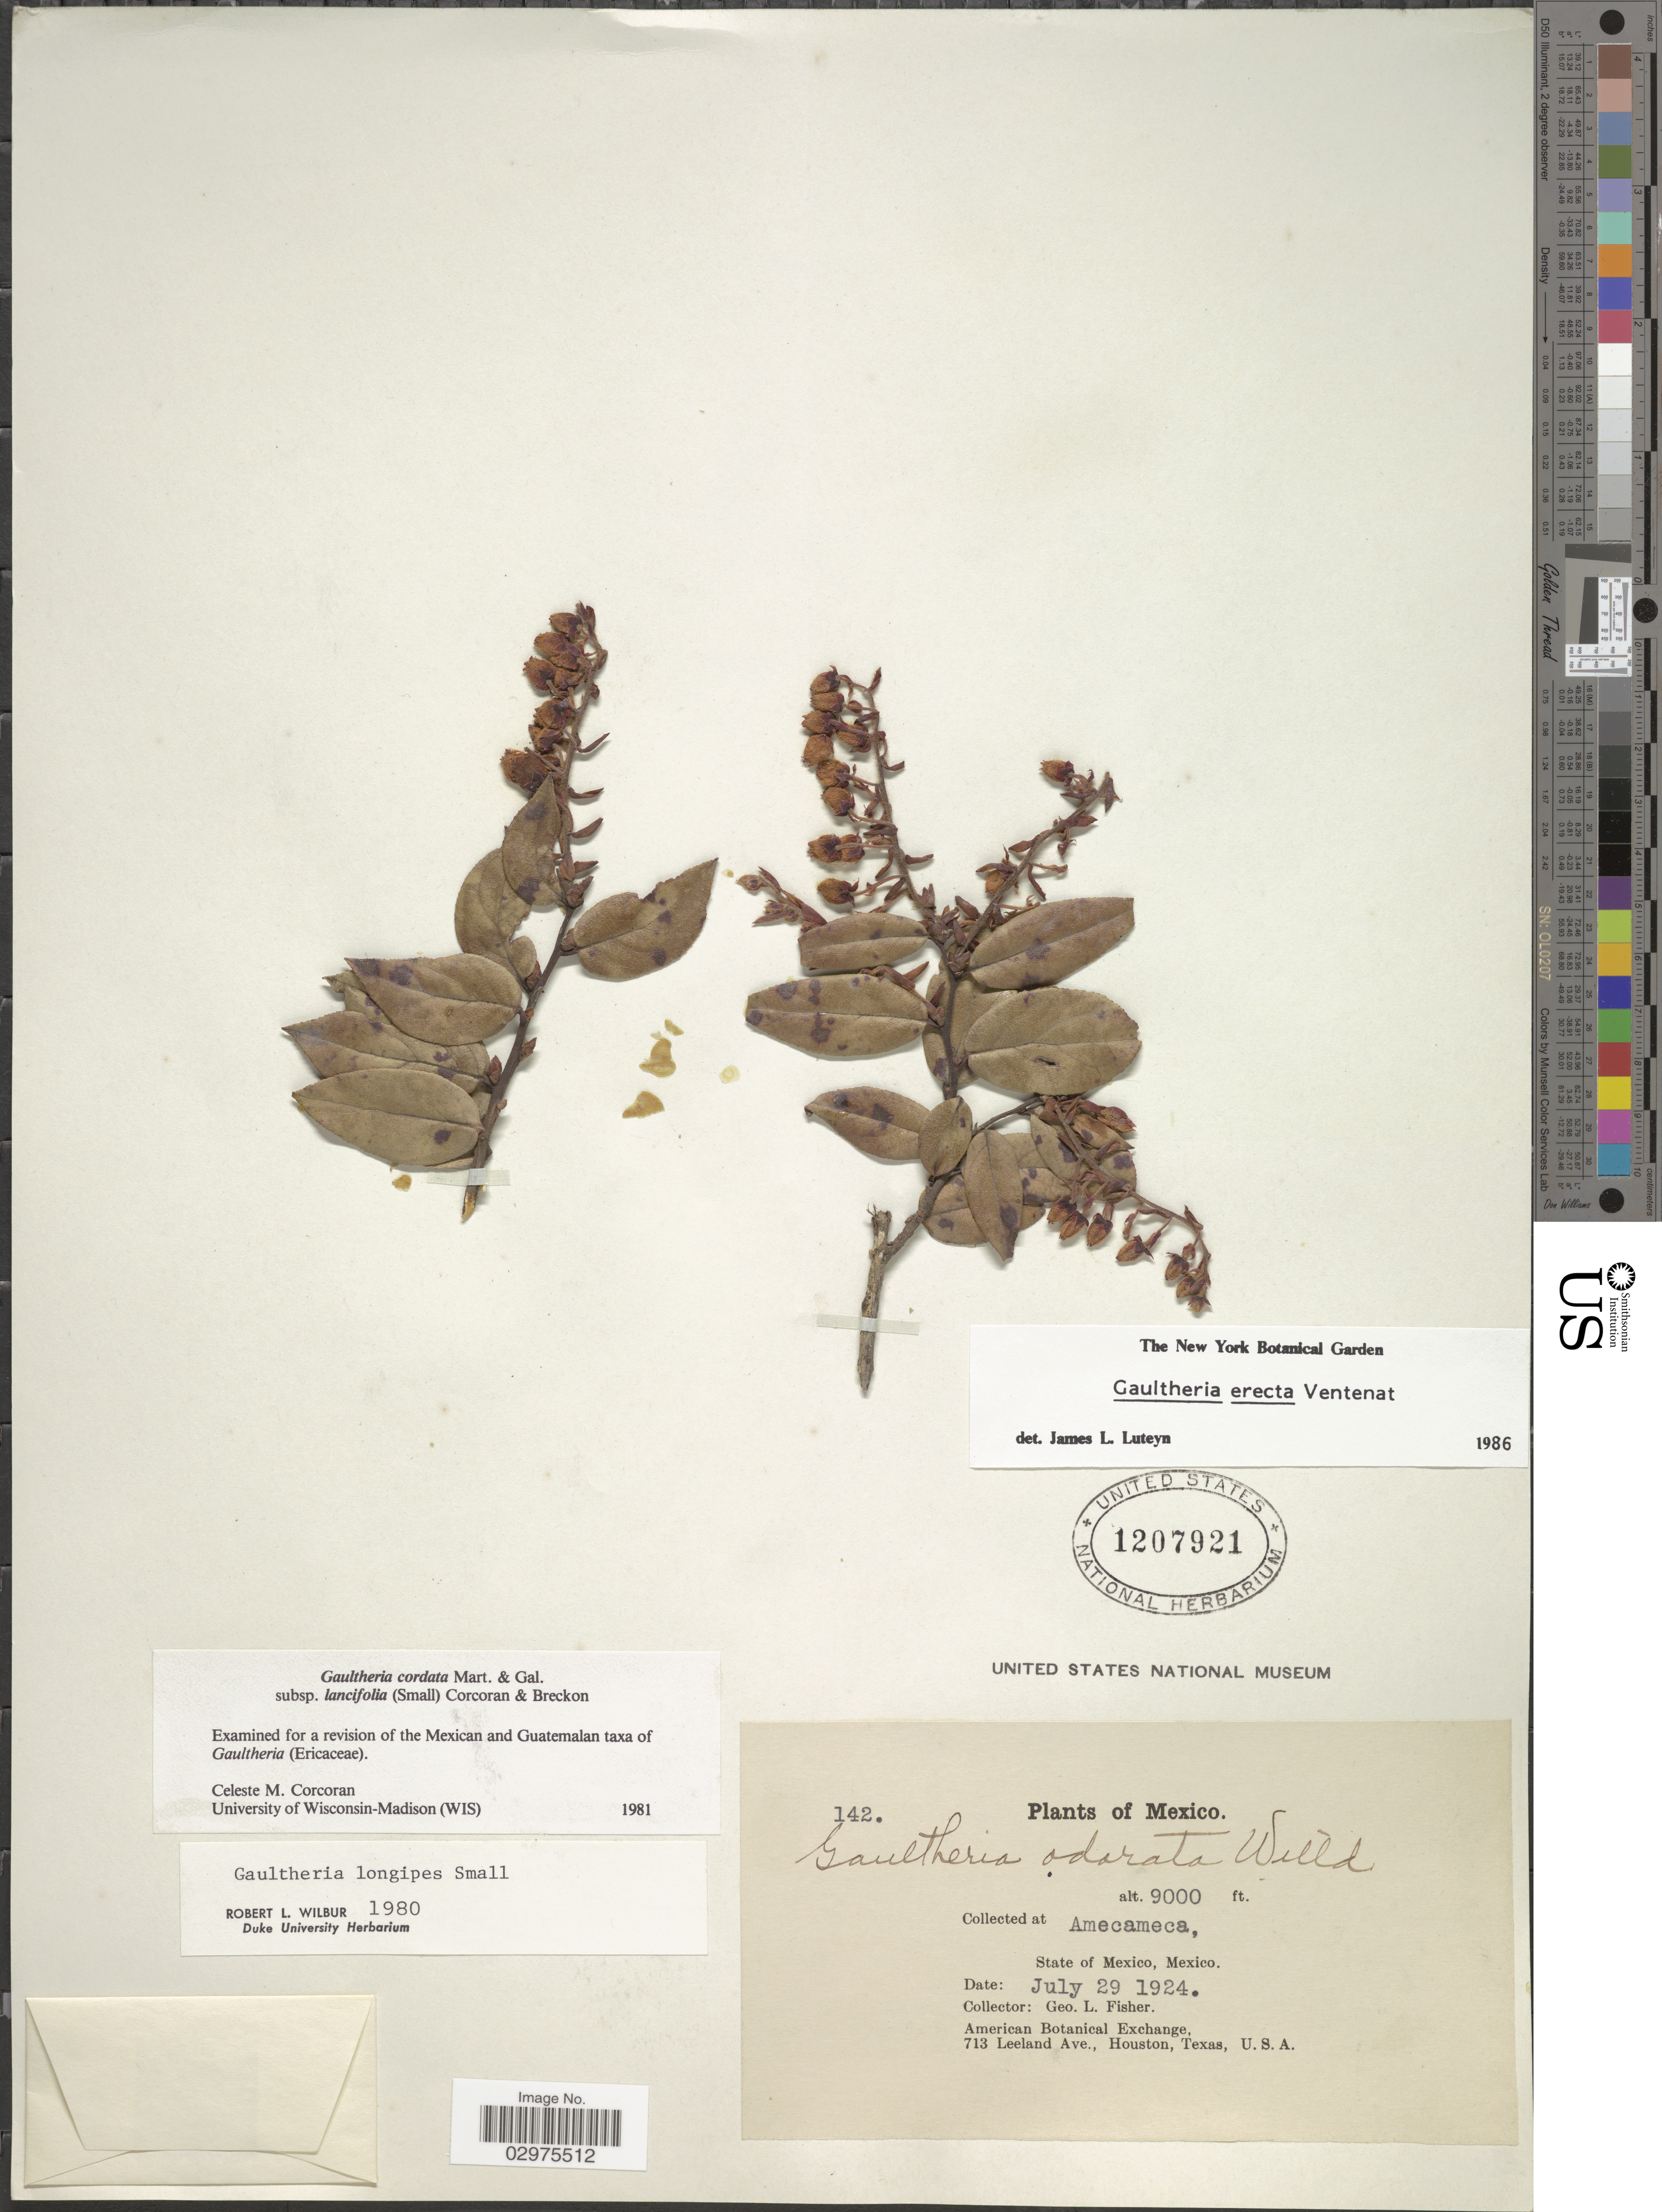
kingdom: Plantae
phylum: Tracheophyta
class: Magnoliopsida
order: Ericales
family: Ericaceae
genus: Gaultheria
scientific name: Gaultheria erecta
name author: Vent.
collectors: G. L. Fisher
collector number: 142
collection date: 1924-07-29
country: Mexico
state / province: México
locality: Amecameca.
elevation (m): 2743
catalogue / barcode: US 1207921